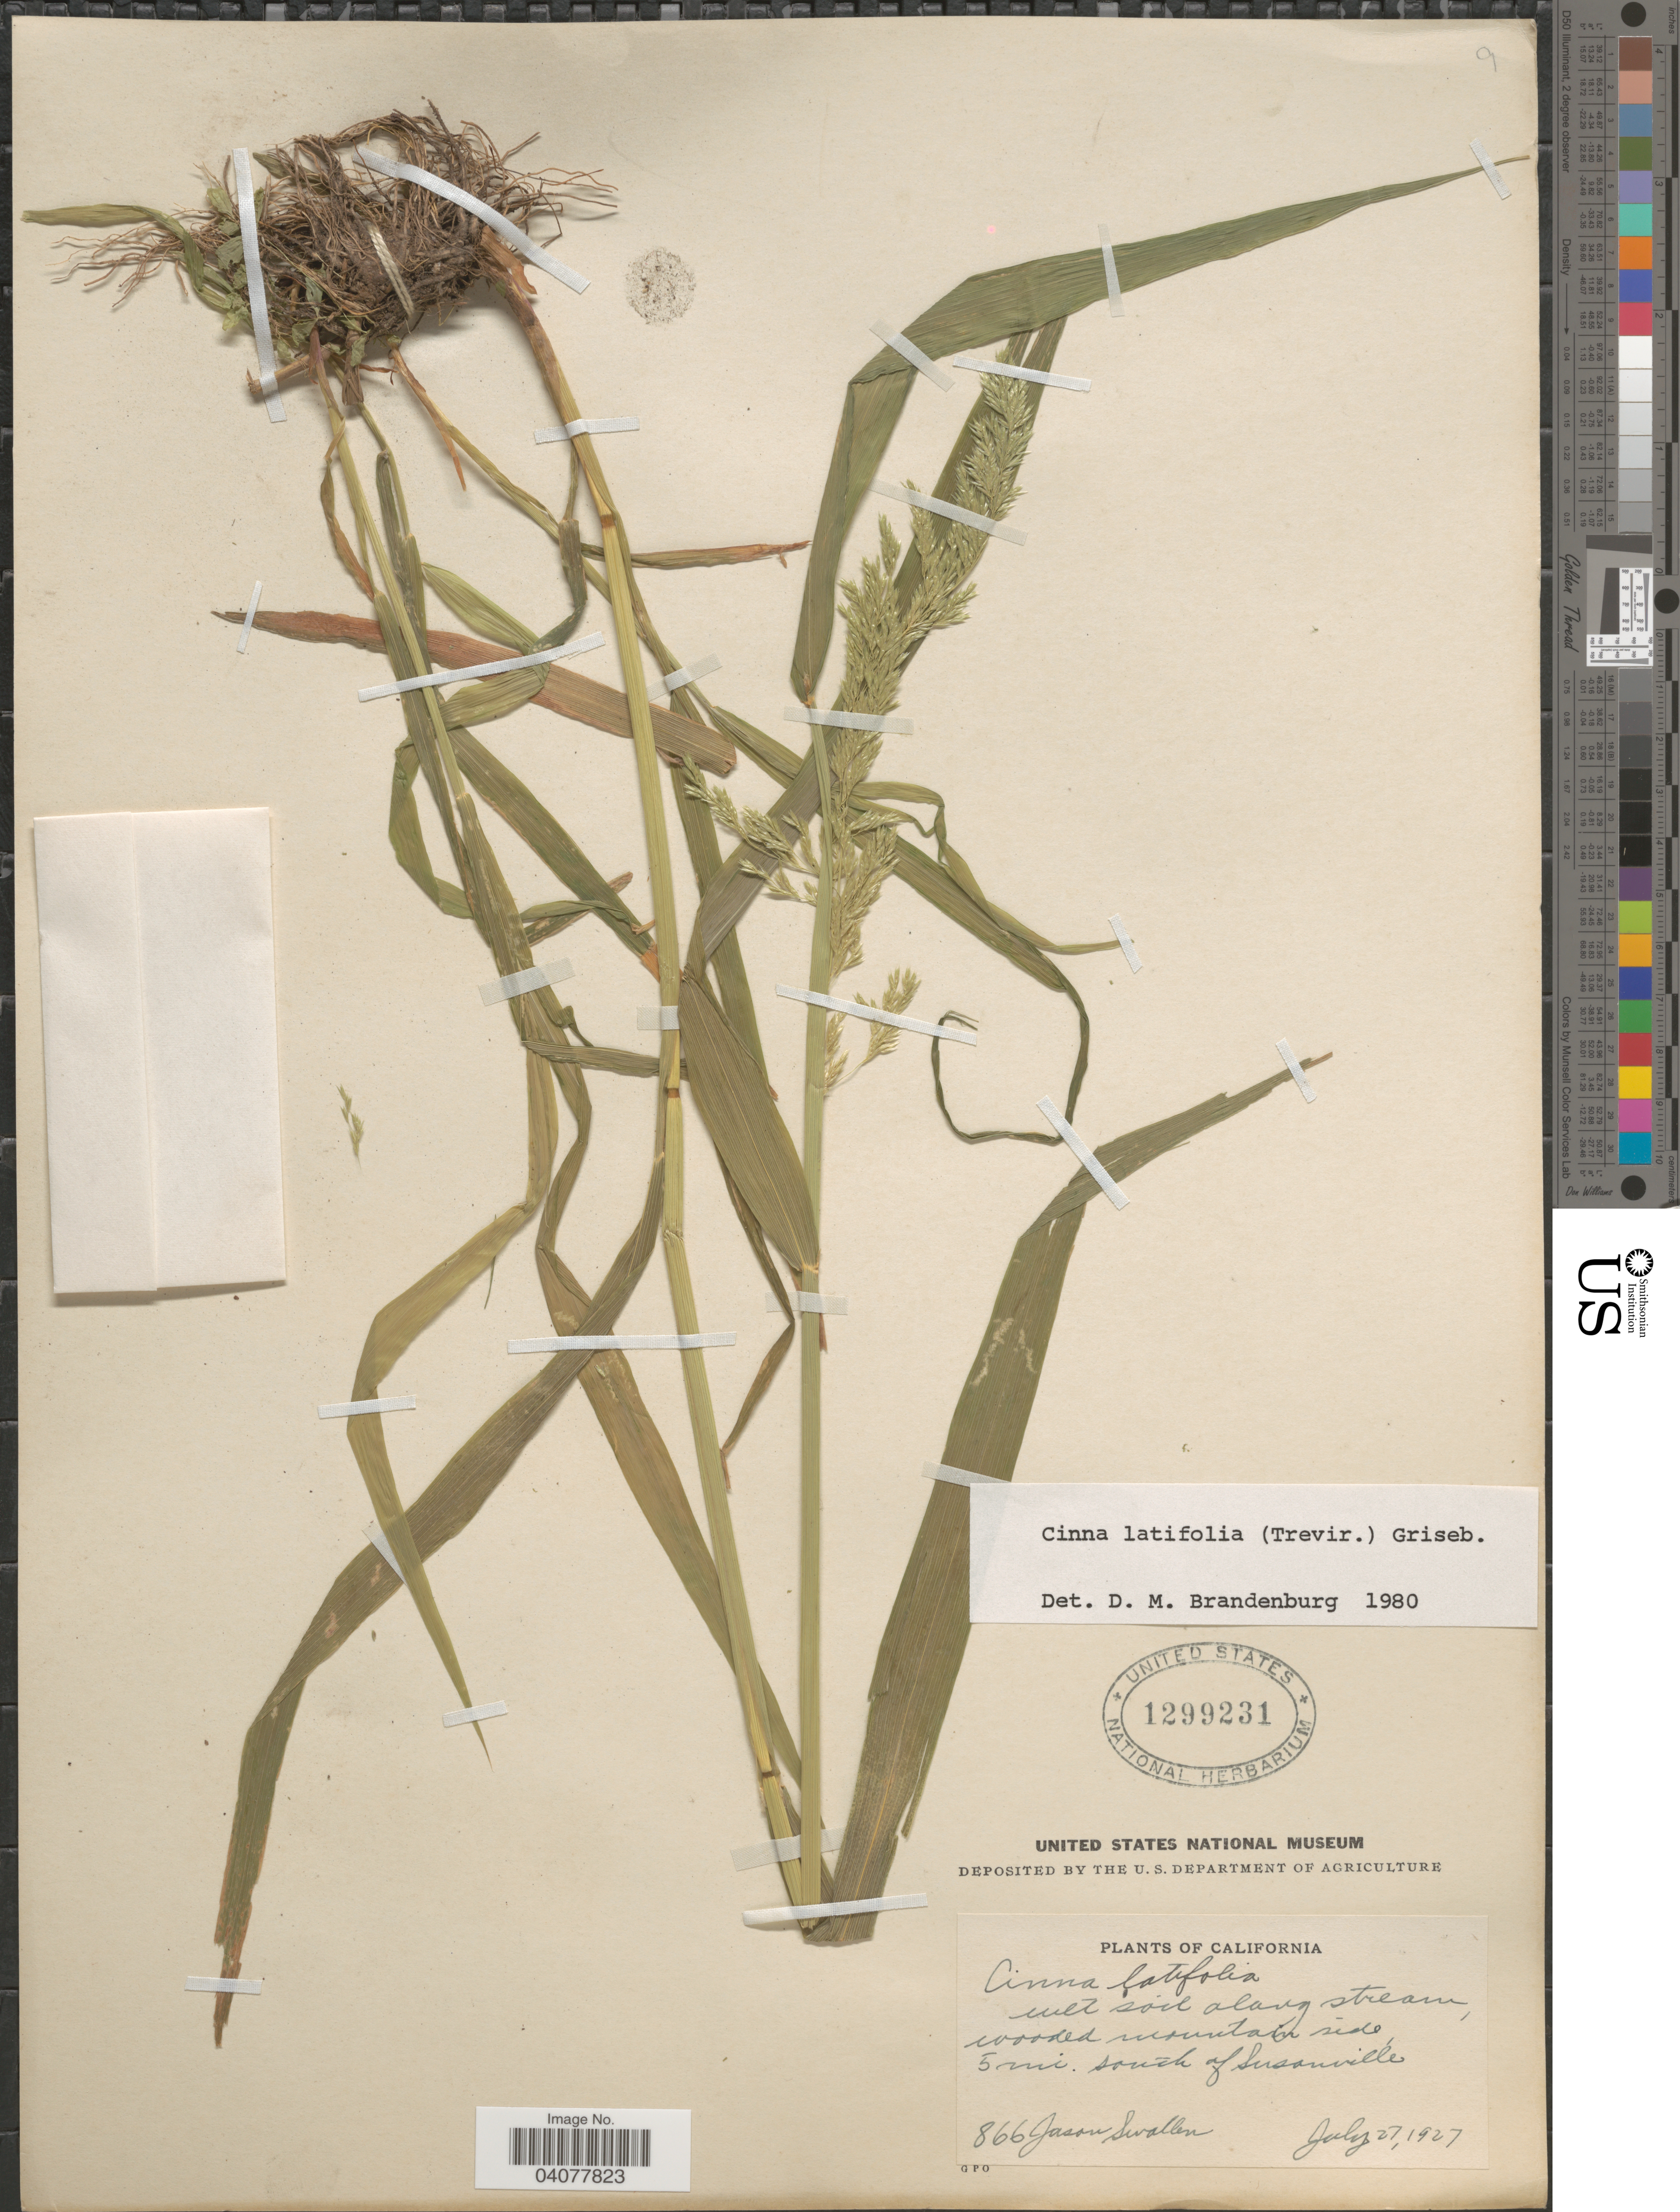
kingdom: Plantae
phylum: Tracheophyta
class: Liliopsida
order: Poales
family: Poaceae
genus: Cinna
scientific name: Cinna latifolia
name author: (Trevir. ex Goeppert) Griseb.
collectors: J. R. Swallen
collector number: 866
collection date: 1927-07-27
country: United States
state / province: California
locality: Wet soil along stream, wooded mountain side 5 mi. south of Susanville.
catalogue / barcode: US 1299231